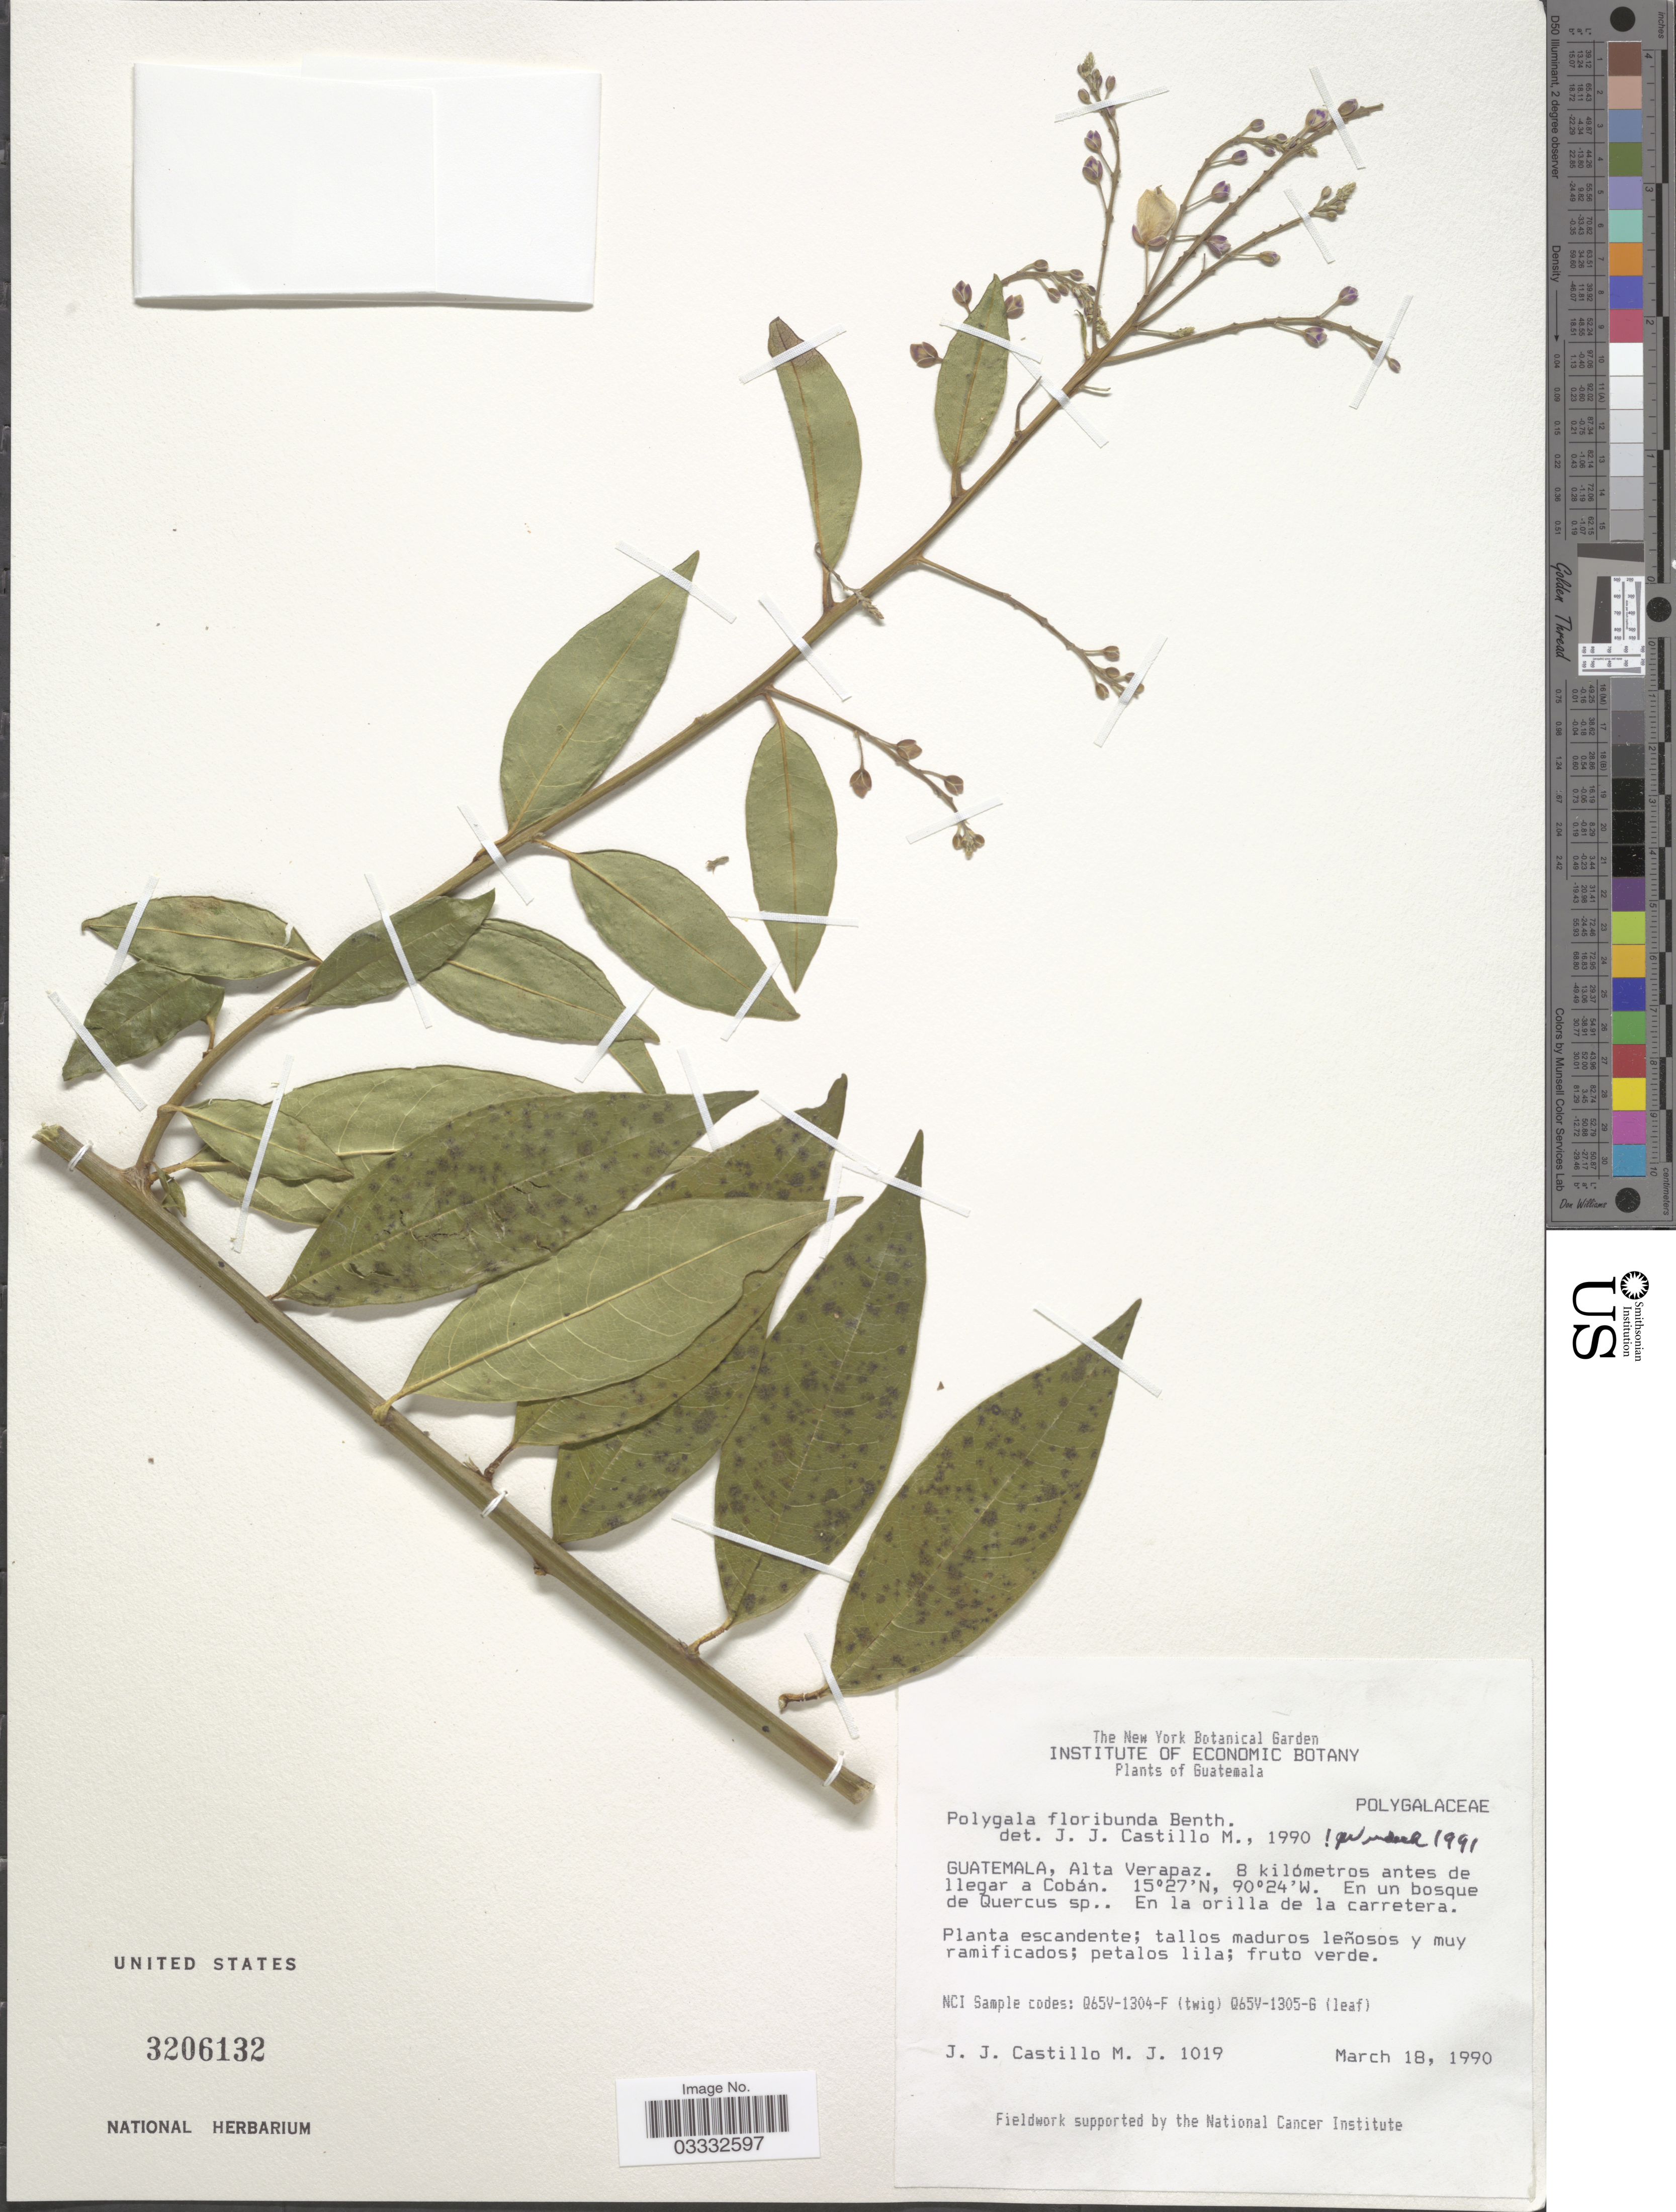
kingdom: Plantae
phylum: Tracheophyta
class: Magnoliopsida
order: Fabales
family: Polygalaceae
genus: Asemeia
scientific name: Asemeia floribunda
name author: (Benth.) J.F.B. Pastore & J.R. Abbott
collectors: J. Castillo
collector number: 1019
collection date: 1990-03-18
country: Guatemala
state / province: Alta Verapaz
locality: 8 kilómetros antes de llegar a Cobán.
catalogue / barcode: US 3206132